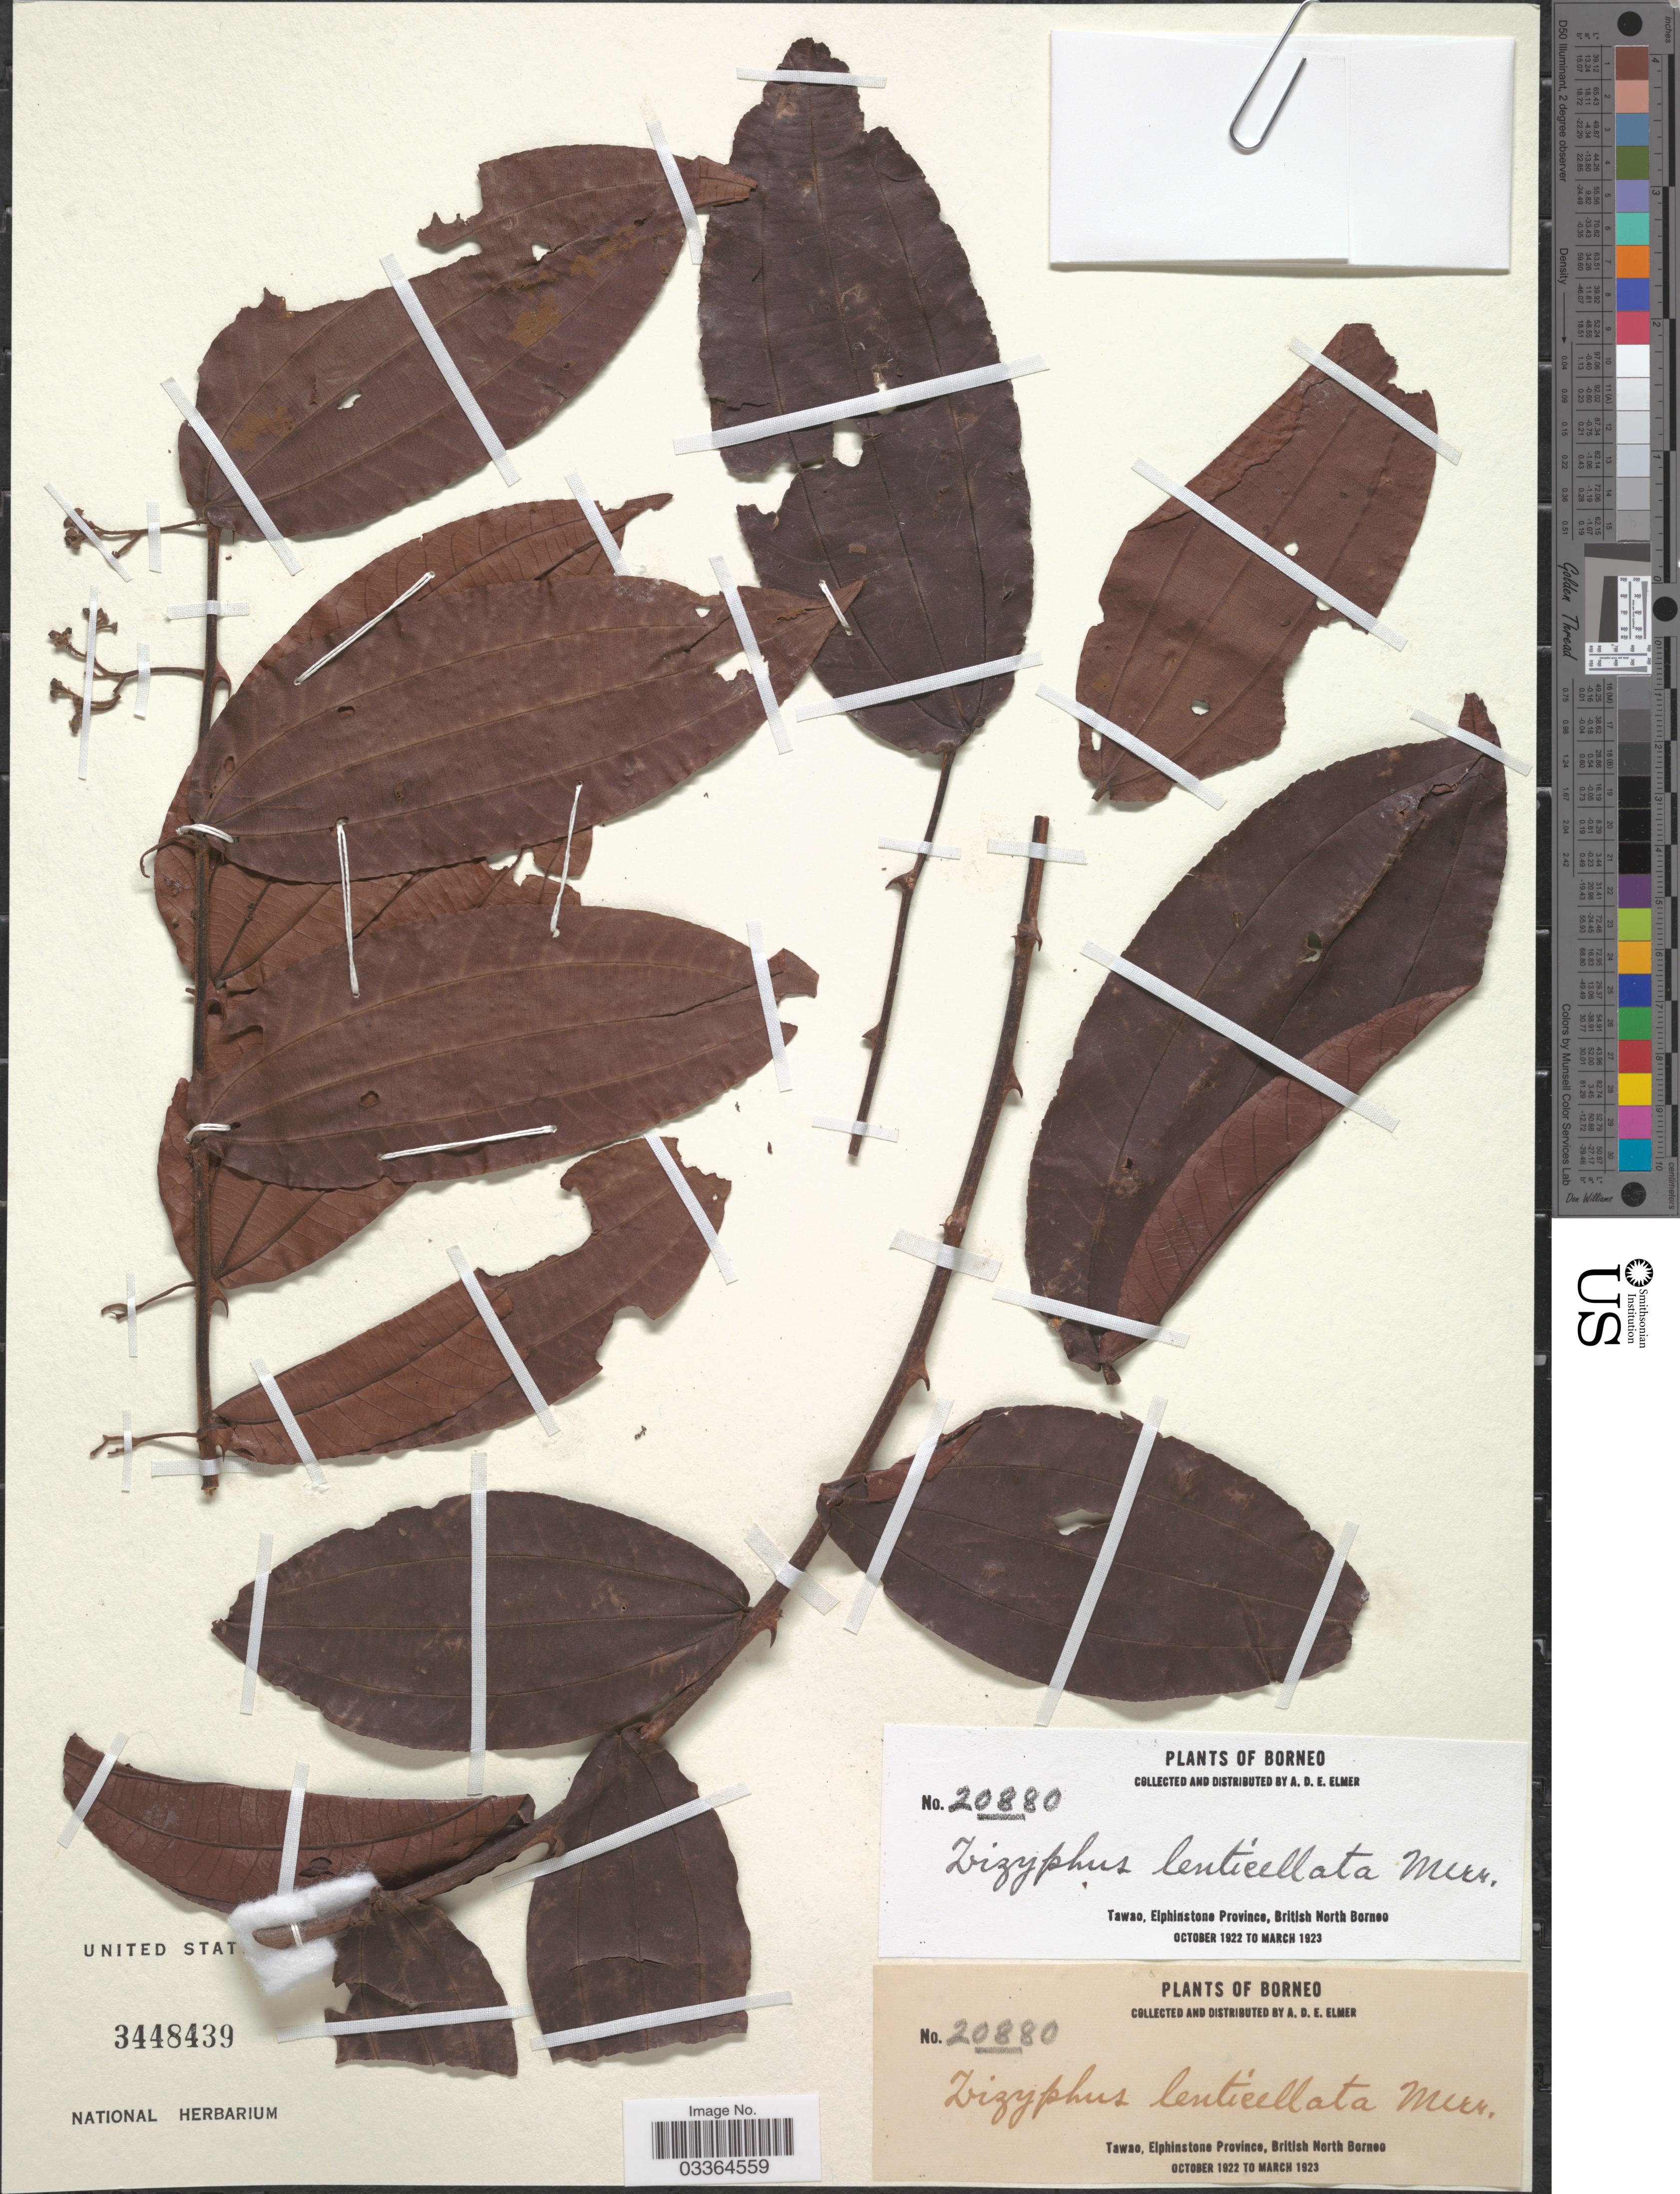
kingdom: Plantae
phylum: Tracheophyta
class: Magnoliopsida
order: Rosales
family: Rhamnaceae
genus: Ziziphus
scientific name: Ziziphus lenticellata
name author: Merr.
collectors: A. D. E. Elmer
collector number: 20880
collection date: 1922-10/1923-03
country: Malaysia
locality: Borneo. Tawao, Elphinstone Province. British North Borneo.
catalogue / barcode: US 3448439